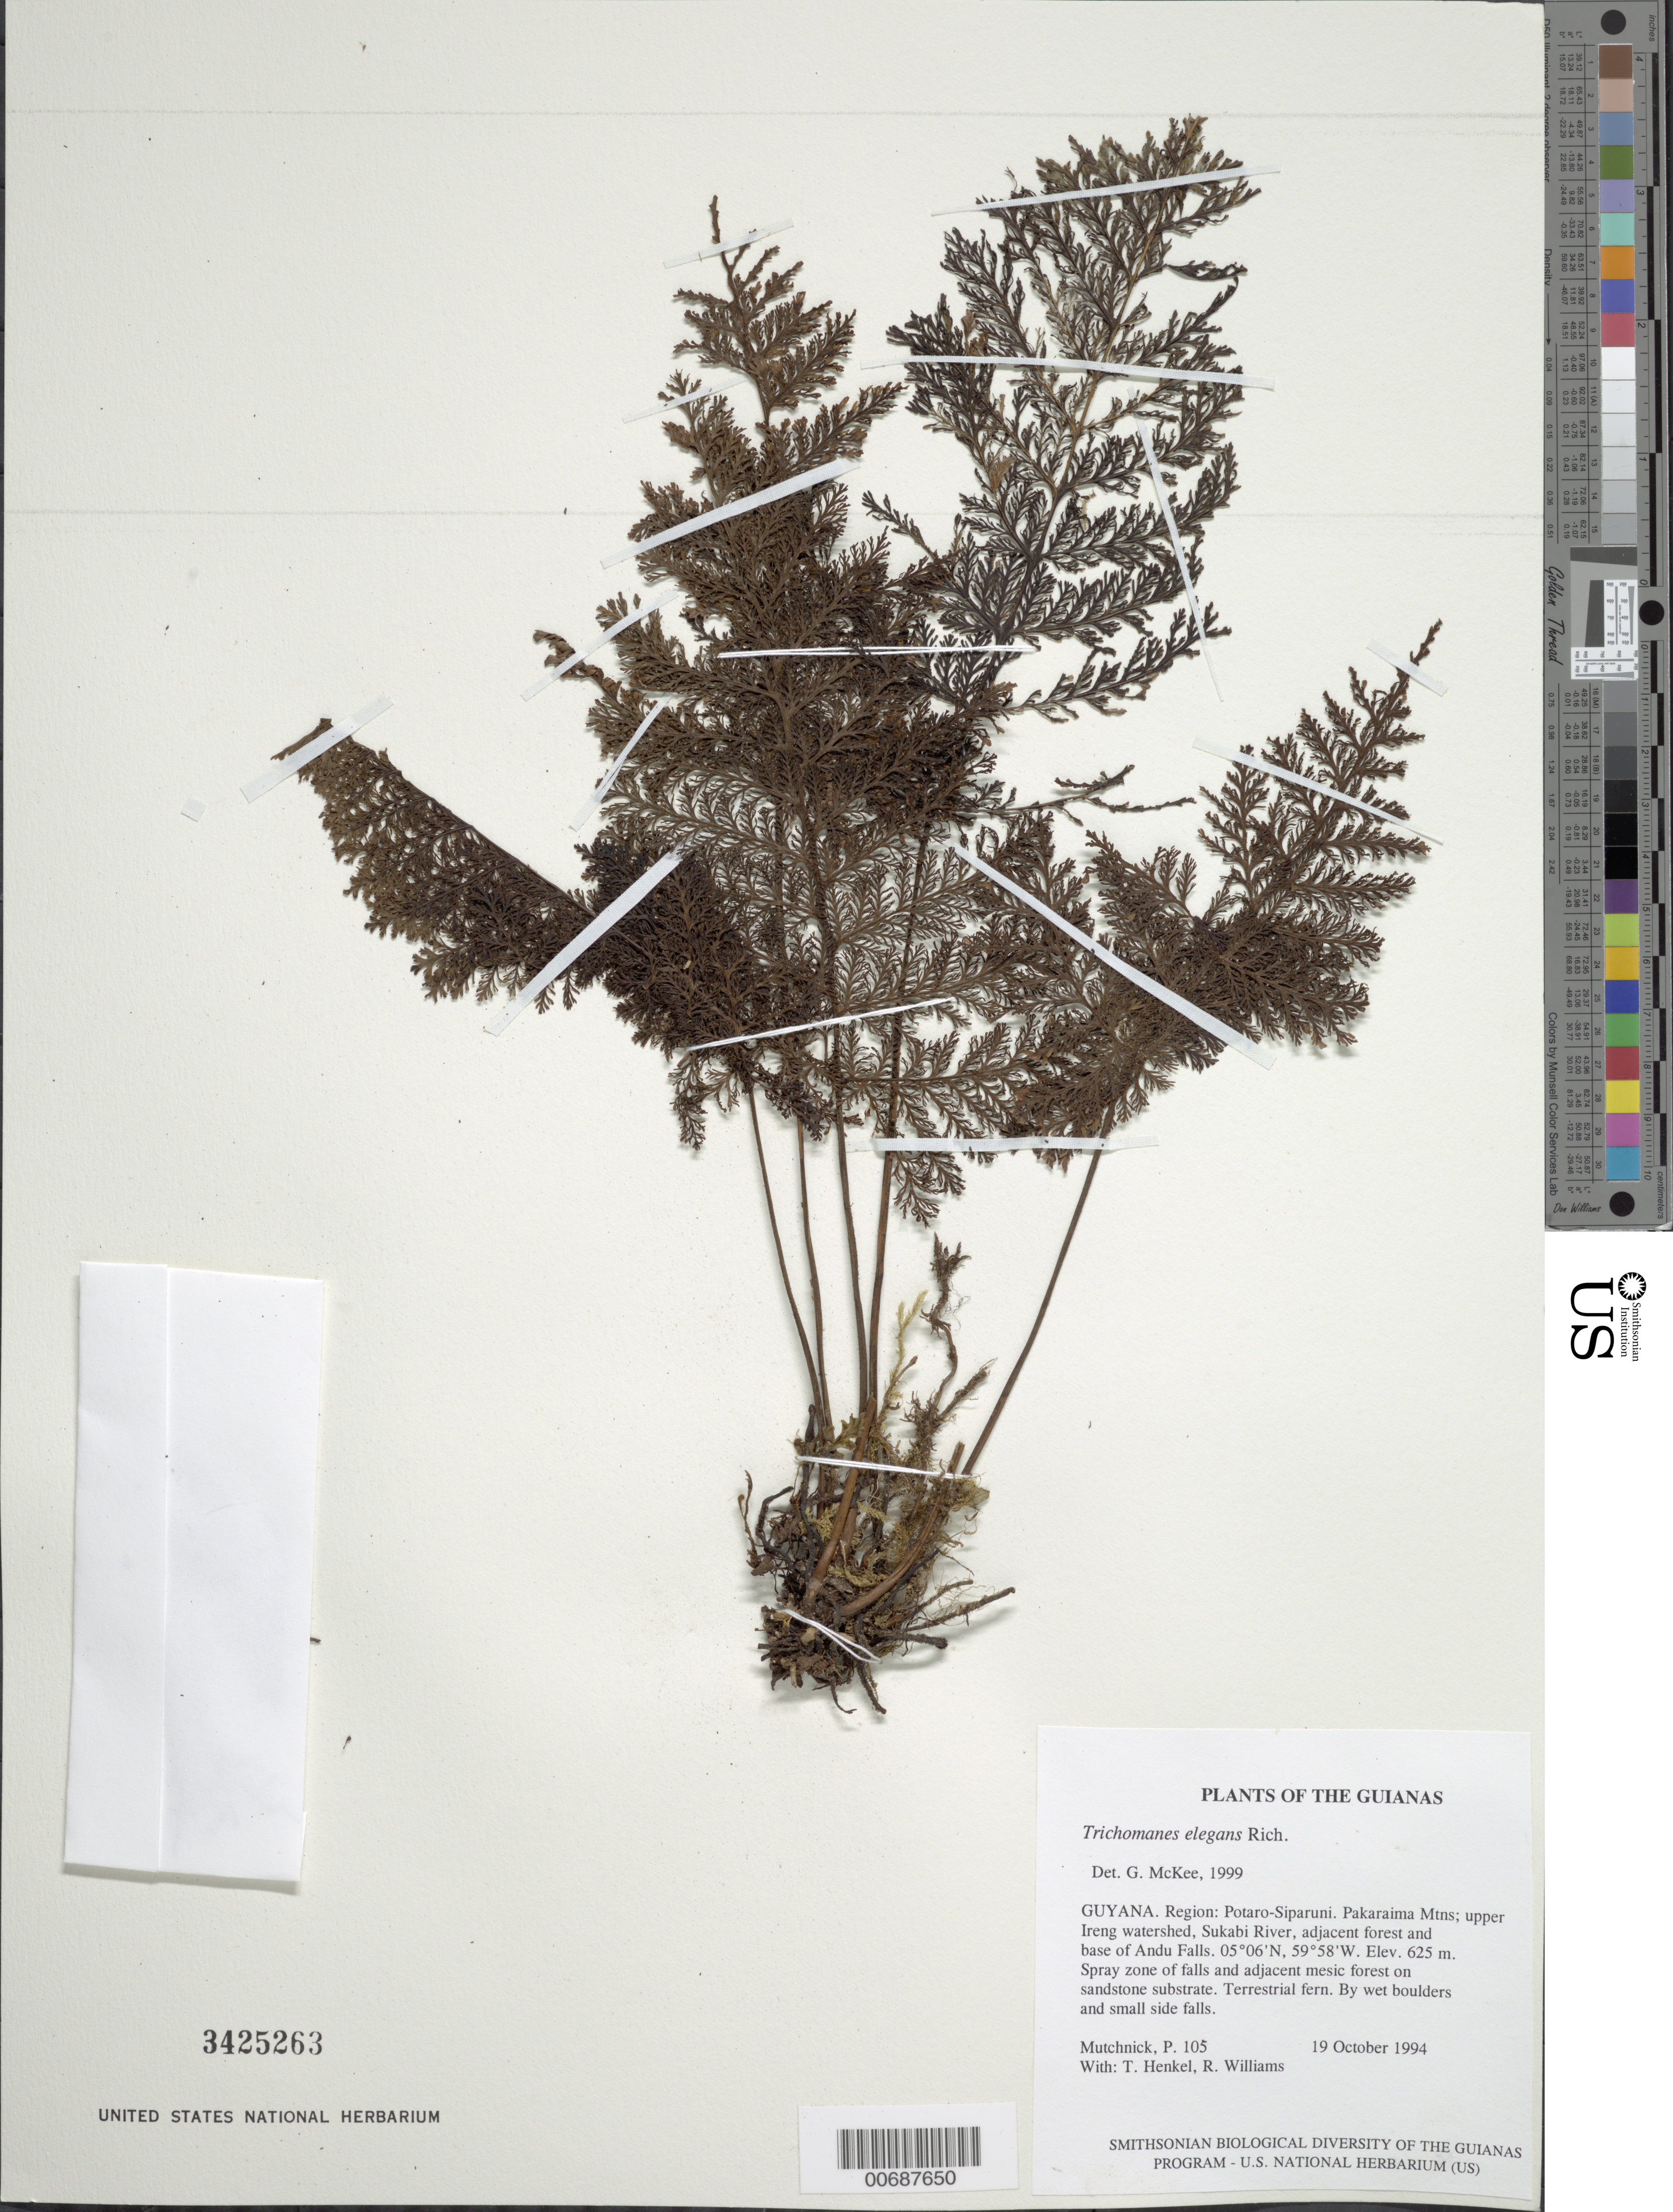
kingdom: Plantae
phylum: Tracheophyta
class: Polypodiopsida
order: Hymenophyllales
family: Hymenophyllaceae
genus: Trichomanes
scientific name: Trichomanes elegans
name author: Rich.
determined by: McKee, G. S., (US), NMNH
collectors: P. Mutchnick, T. Henkel & R. Williams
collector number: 105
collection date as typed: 19 October 1994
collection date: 1994-10-19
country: Guyana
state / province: Potaro-Siparuni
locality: Pakaraima Mtns; upper Ireng watershed, Sukabi River, adjacent forest and base of Andu Falls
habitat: Spray zone of falls and adjacent mesic forest on sandstone substrate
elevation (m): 625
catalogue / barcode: US 3425263